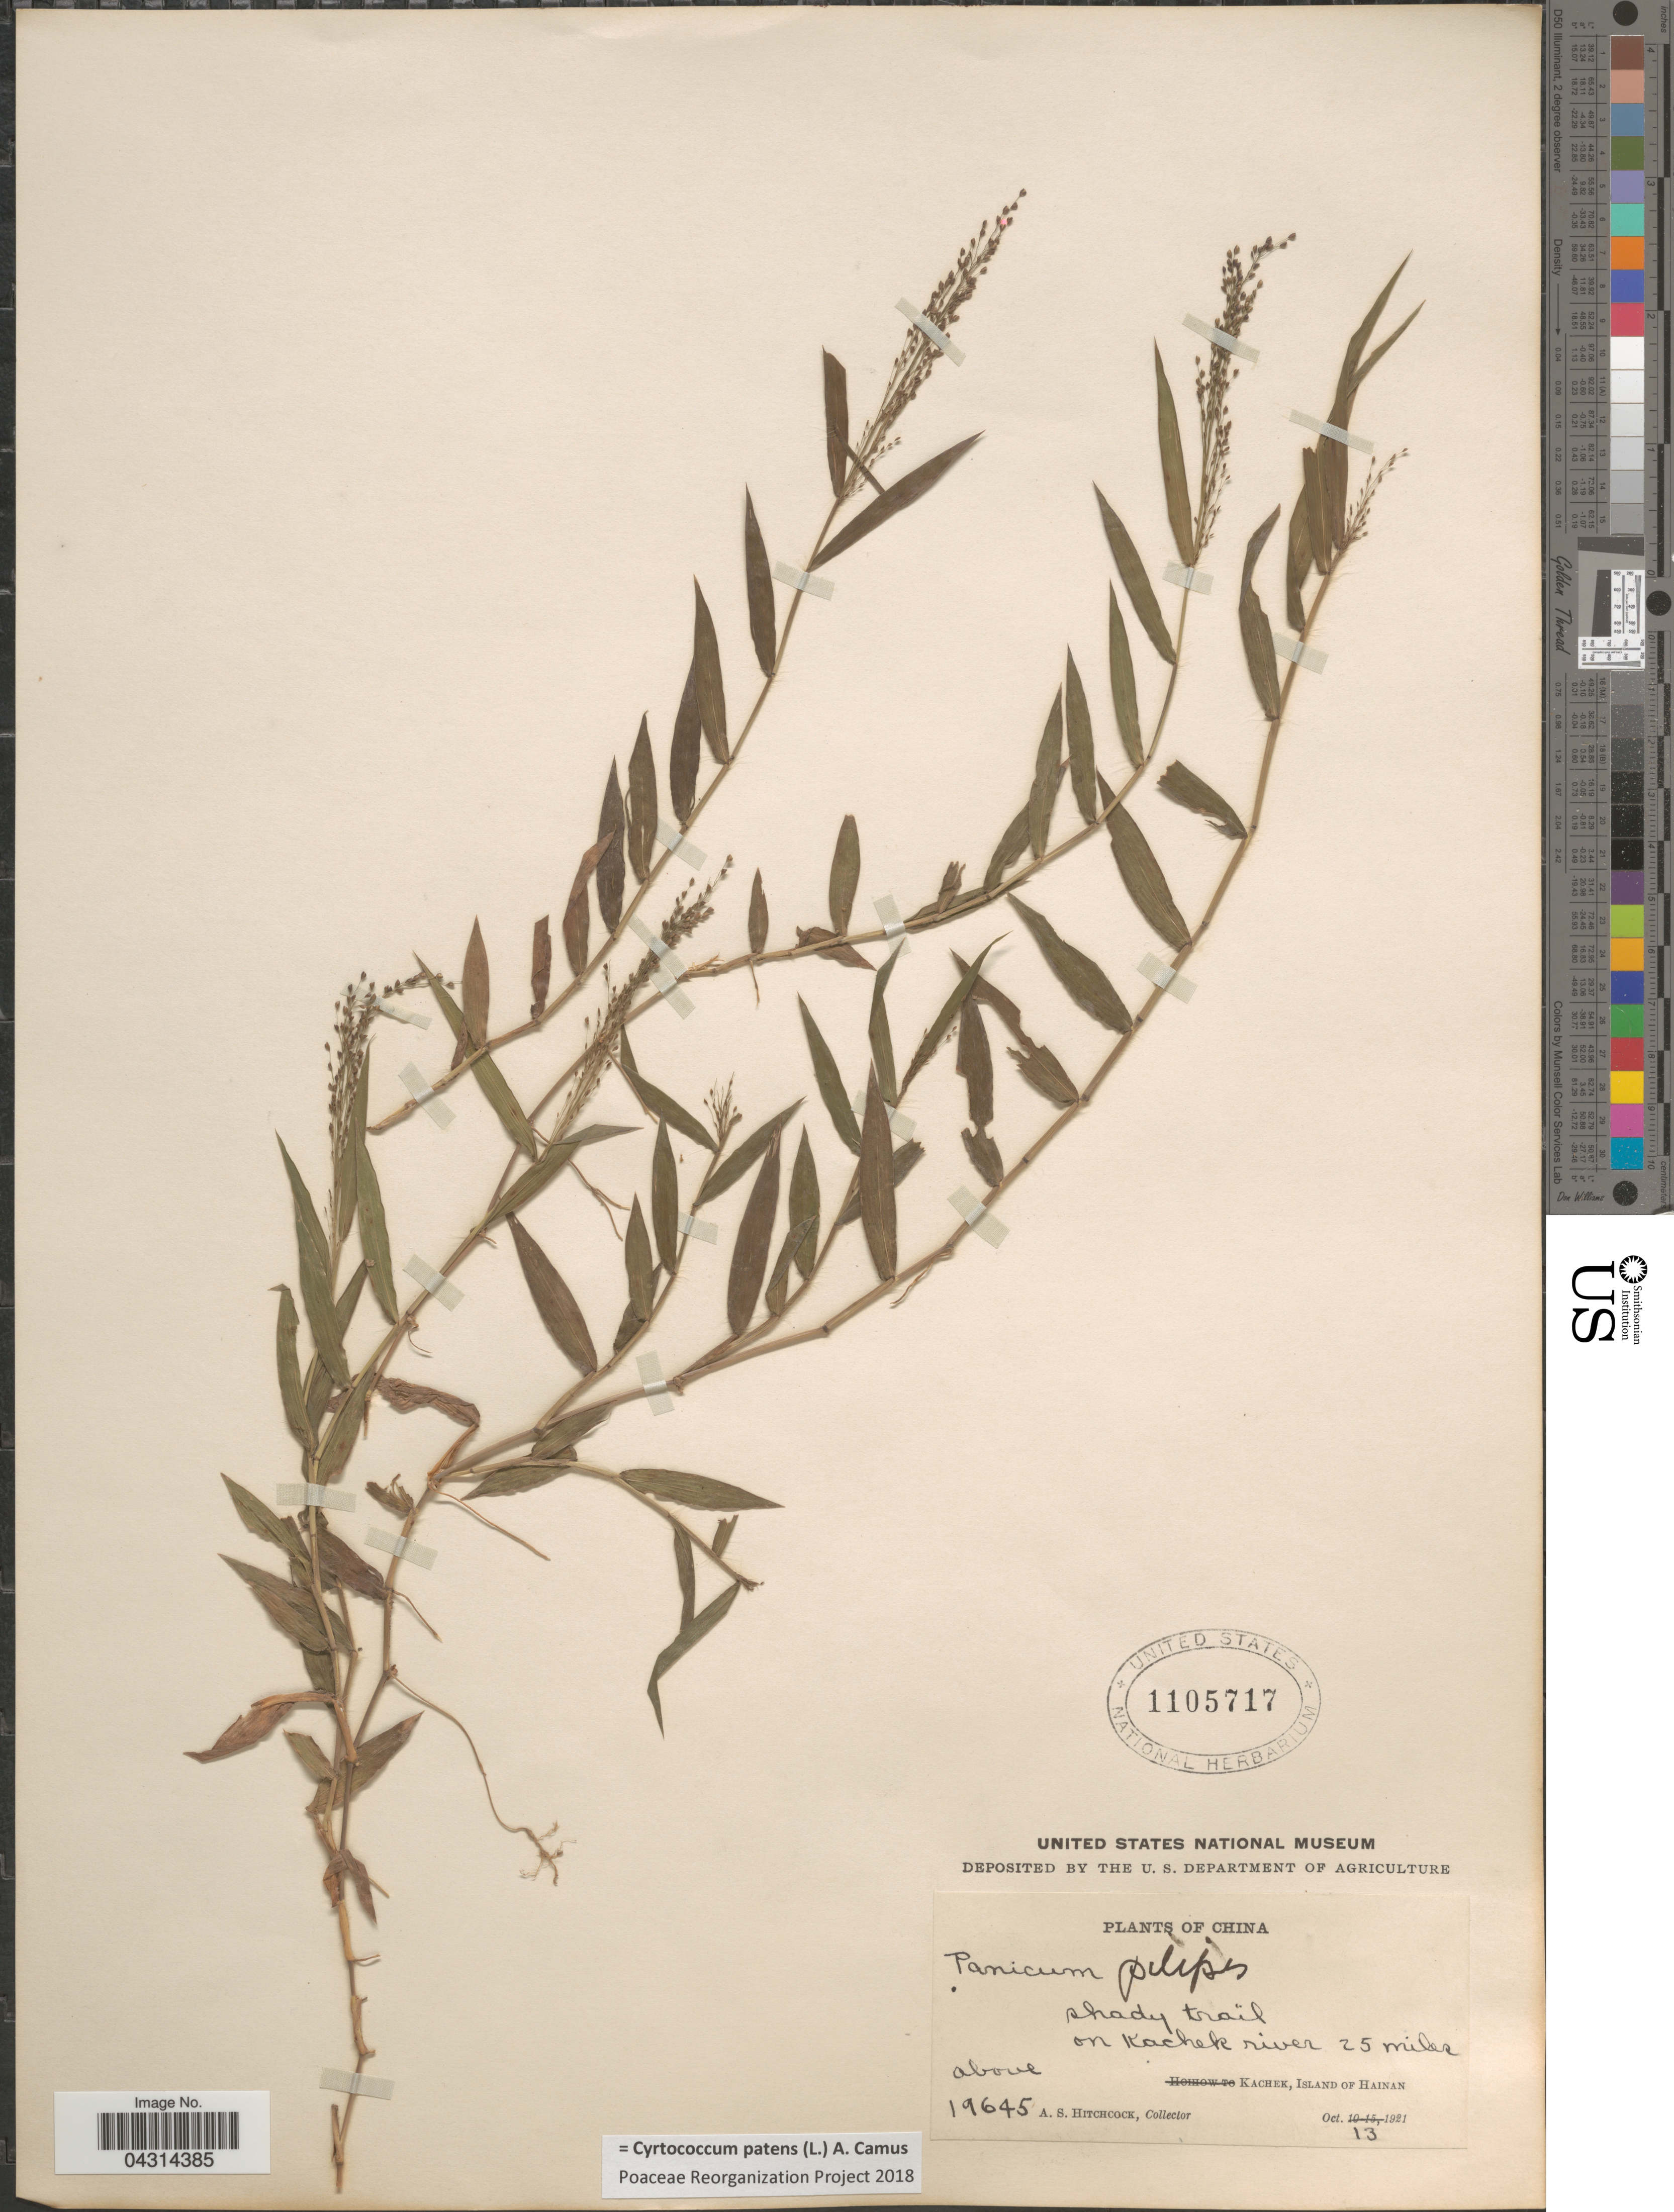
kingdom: Plantae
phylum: Tracheophyta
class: Liliopsida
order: Poales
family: Poaceae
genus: Cyrtococcum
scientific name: Cyrtococcum patens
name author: (L.) A. Camus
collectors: A. S. Hitchcock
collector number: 19645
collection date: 1921-10-13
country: China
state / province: Hainan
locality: On Kachek river 25 miles above Kachek, Island of Hainan.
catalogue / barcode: US 1105717